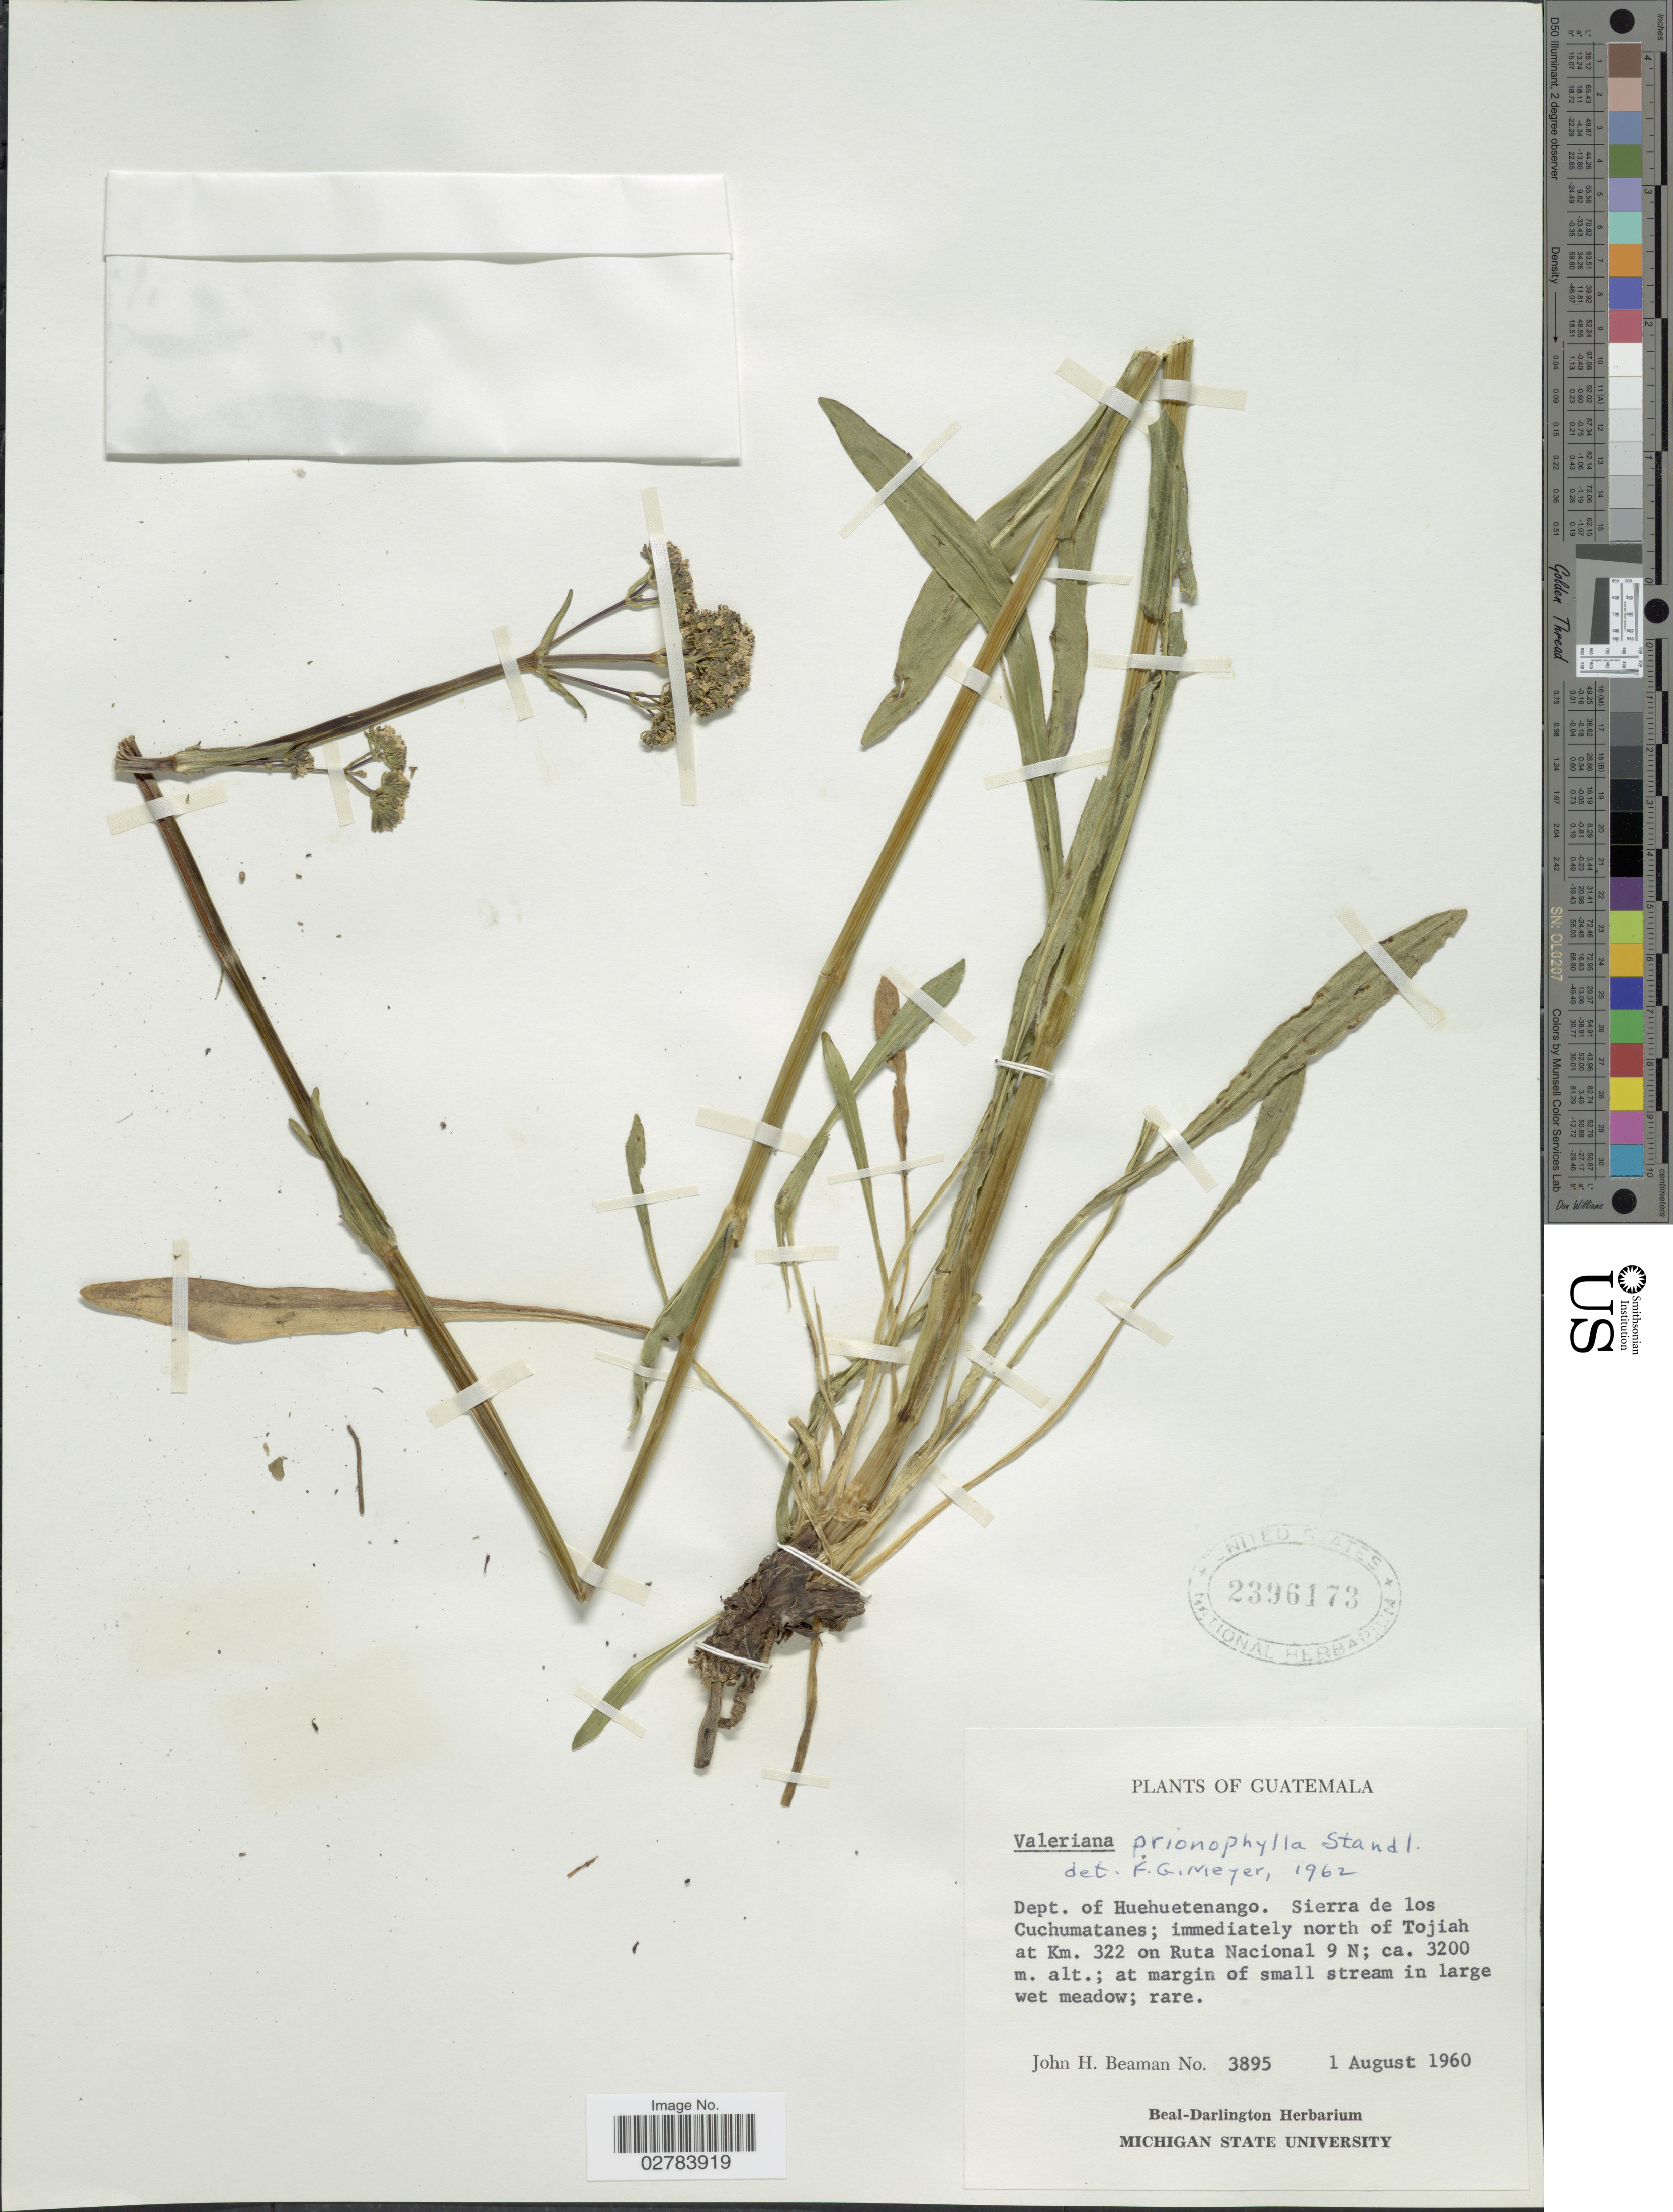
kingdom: Plantae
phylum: Tracheophyta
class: Magnoliopsida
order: Dipsacales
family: Caprifoliaceae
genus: Valeriana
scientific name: Valeriana prionophylla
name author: Standl.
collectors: J. H. Beaman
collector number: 3895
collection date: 1960-08-01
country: Guatemala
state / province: Huehuetenango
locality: Dept. of Huehuetenango, Sierra de los Cuchumatanes, immediately north of Tojiah at Km. 322 on Ruta Nacional 9 N.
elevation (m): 3200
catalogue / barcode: US 2396173